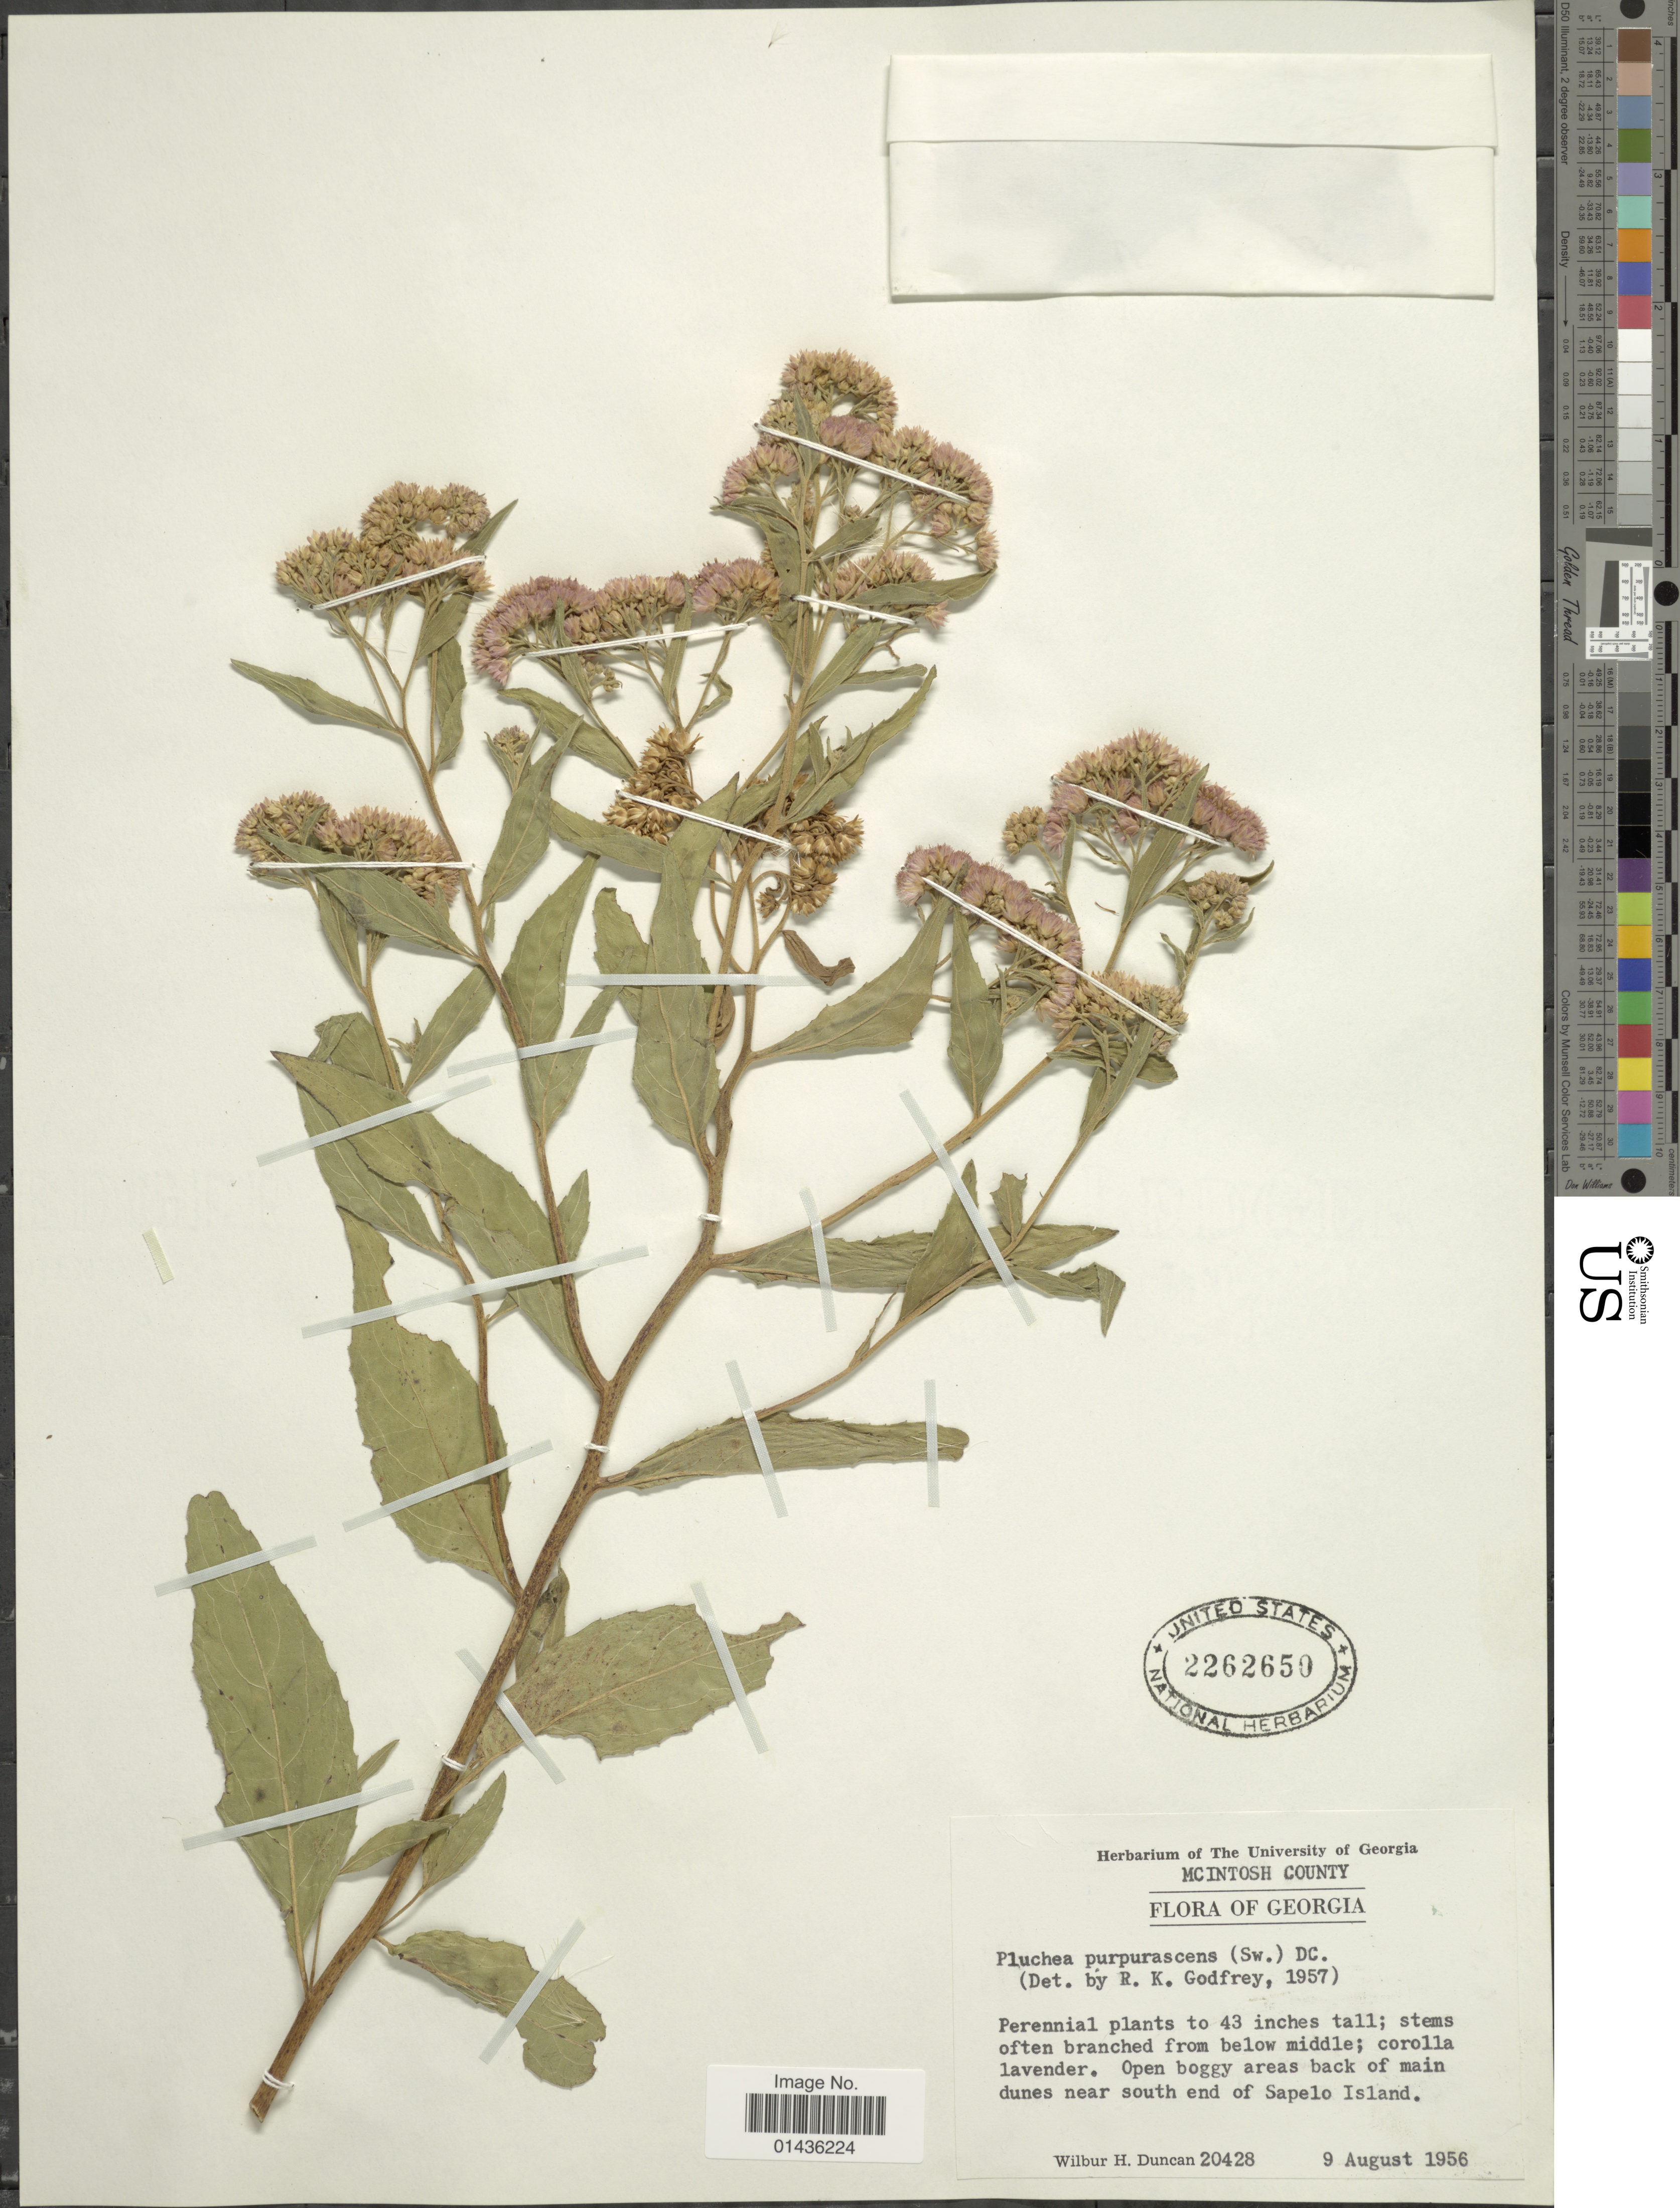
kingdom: Plantae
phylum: Tracheophyta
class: Magnoliopsida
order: Asterales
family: Asteraceae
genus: Pluchea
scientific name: Pluchea odorata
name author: (L.) Cass.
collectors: W. H. Duncan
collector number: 20428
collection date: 1956-08-09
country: United States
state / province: Georgia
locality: McIntosh County, south end of Sapelo Island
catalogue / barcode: US 2262650